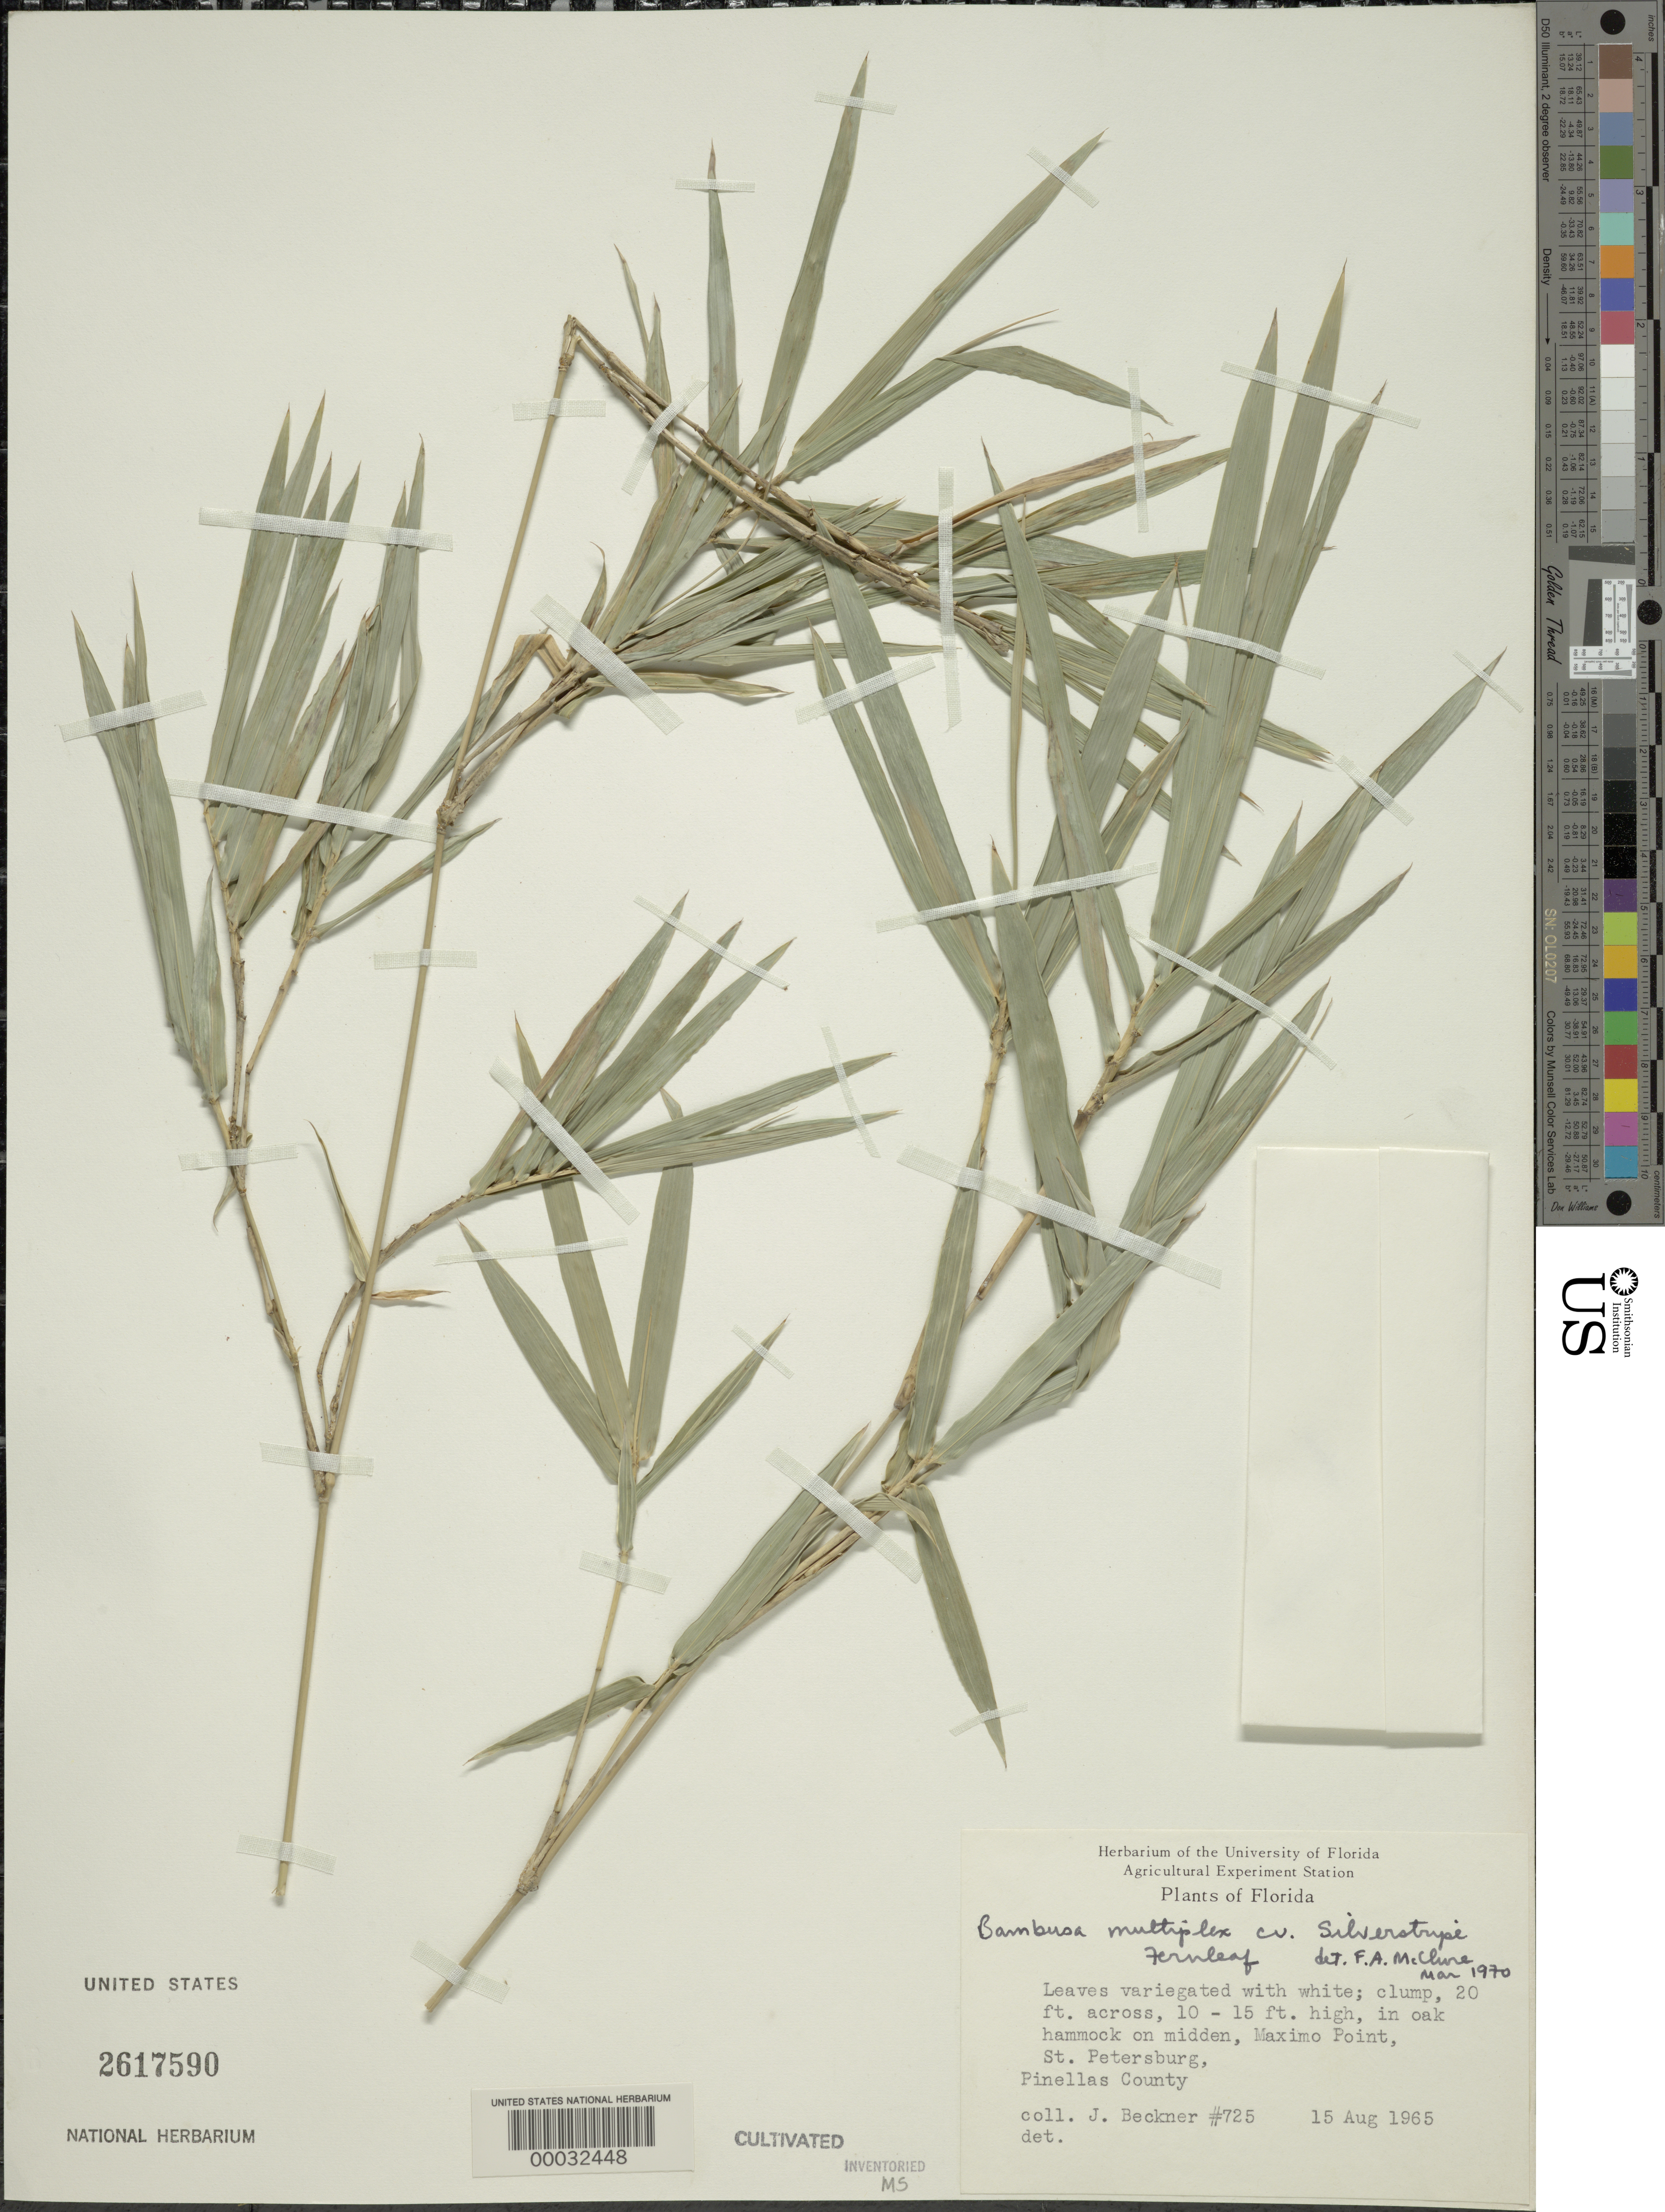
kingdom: Plantae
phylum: Tracheophyta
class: Liliopsida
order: Poales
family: Poaceae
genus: Bambusa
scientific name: Bambusa multiplex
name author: (Lour.) Raeusch. ex Schult. & Schult. f.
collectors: J. Beckner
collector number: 725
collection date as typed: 15 Aug 1965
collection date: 1965-08-15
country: United States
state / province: Florida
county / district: Pinellas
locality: Maximo point, st. petersberg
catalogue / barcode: US 2617590